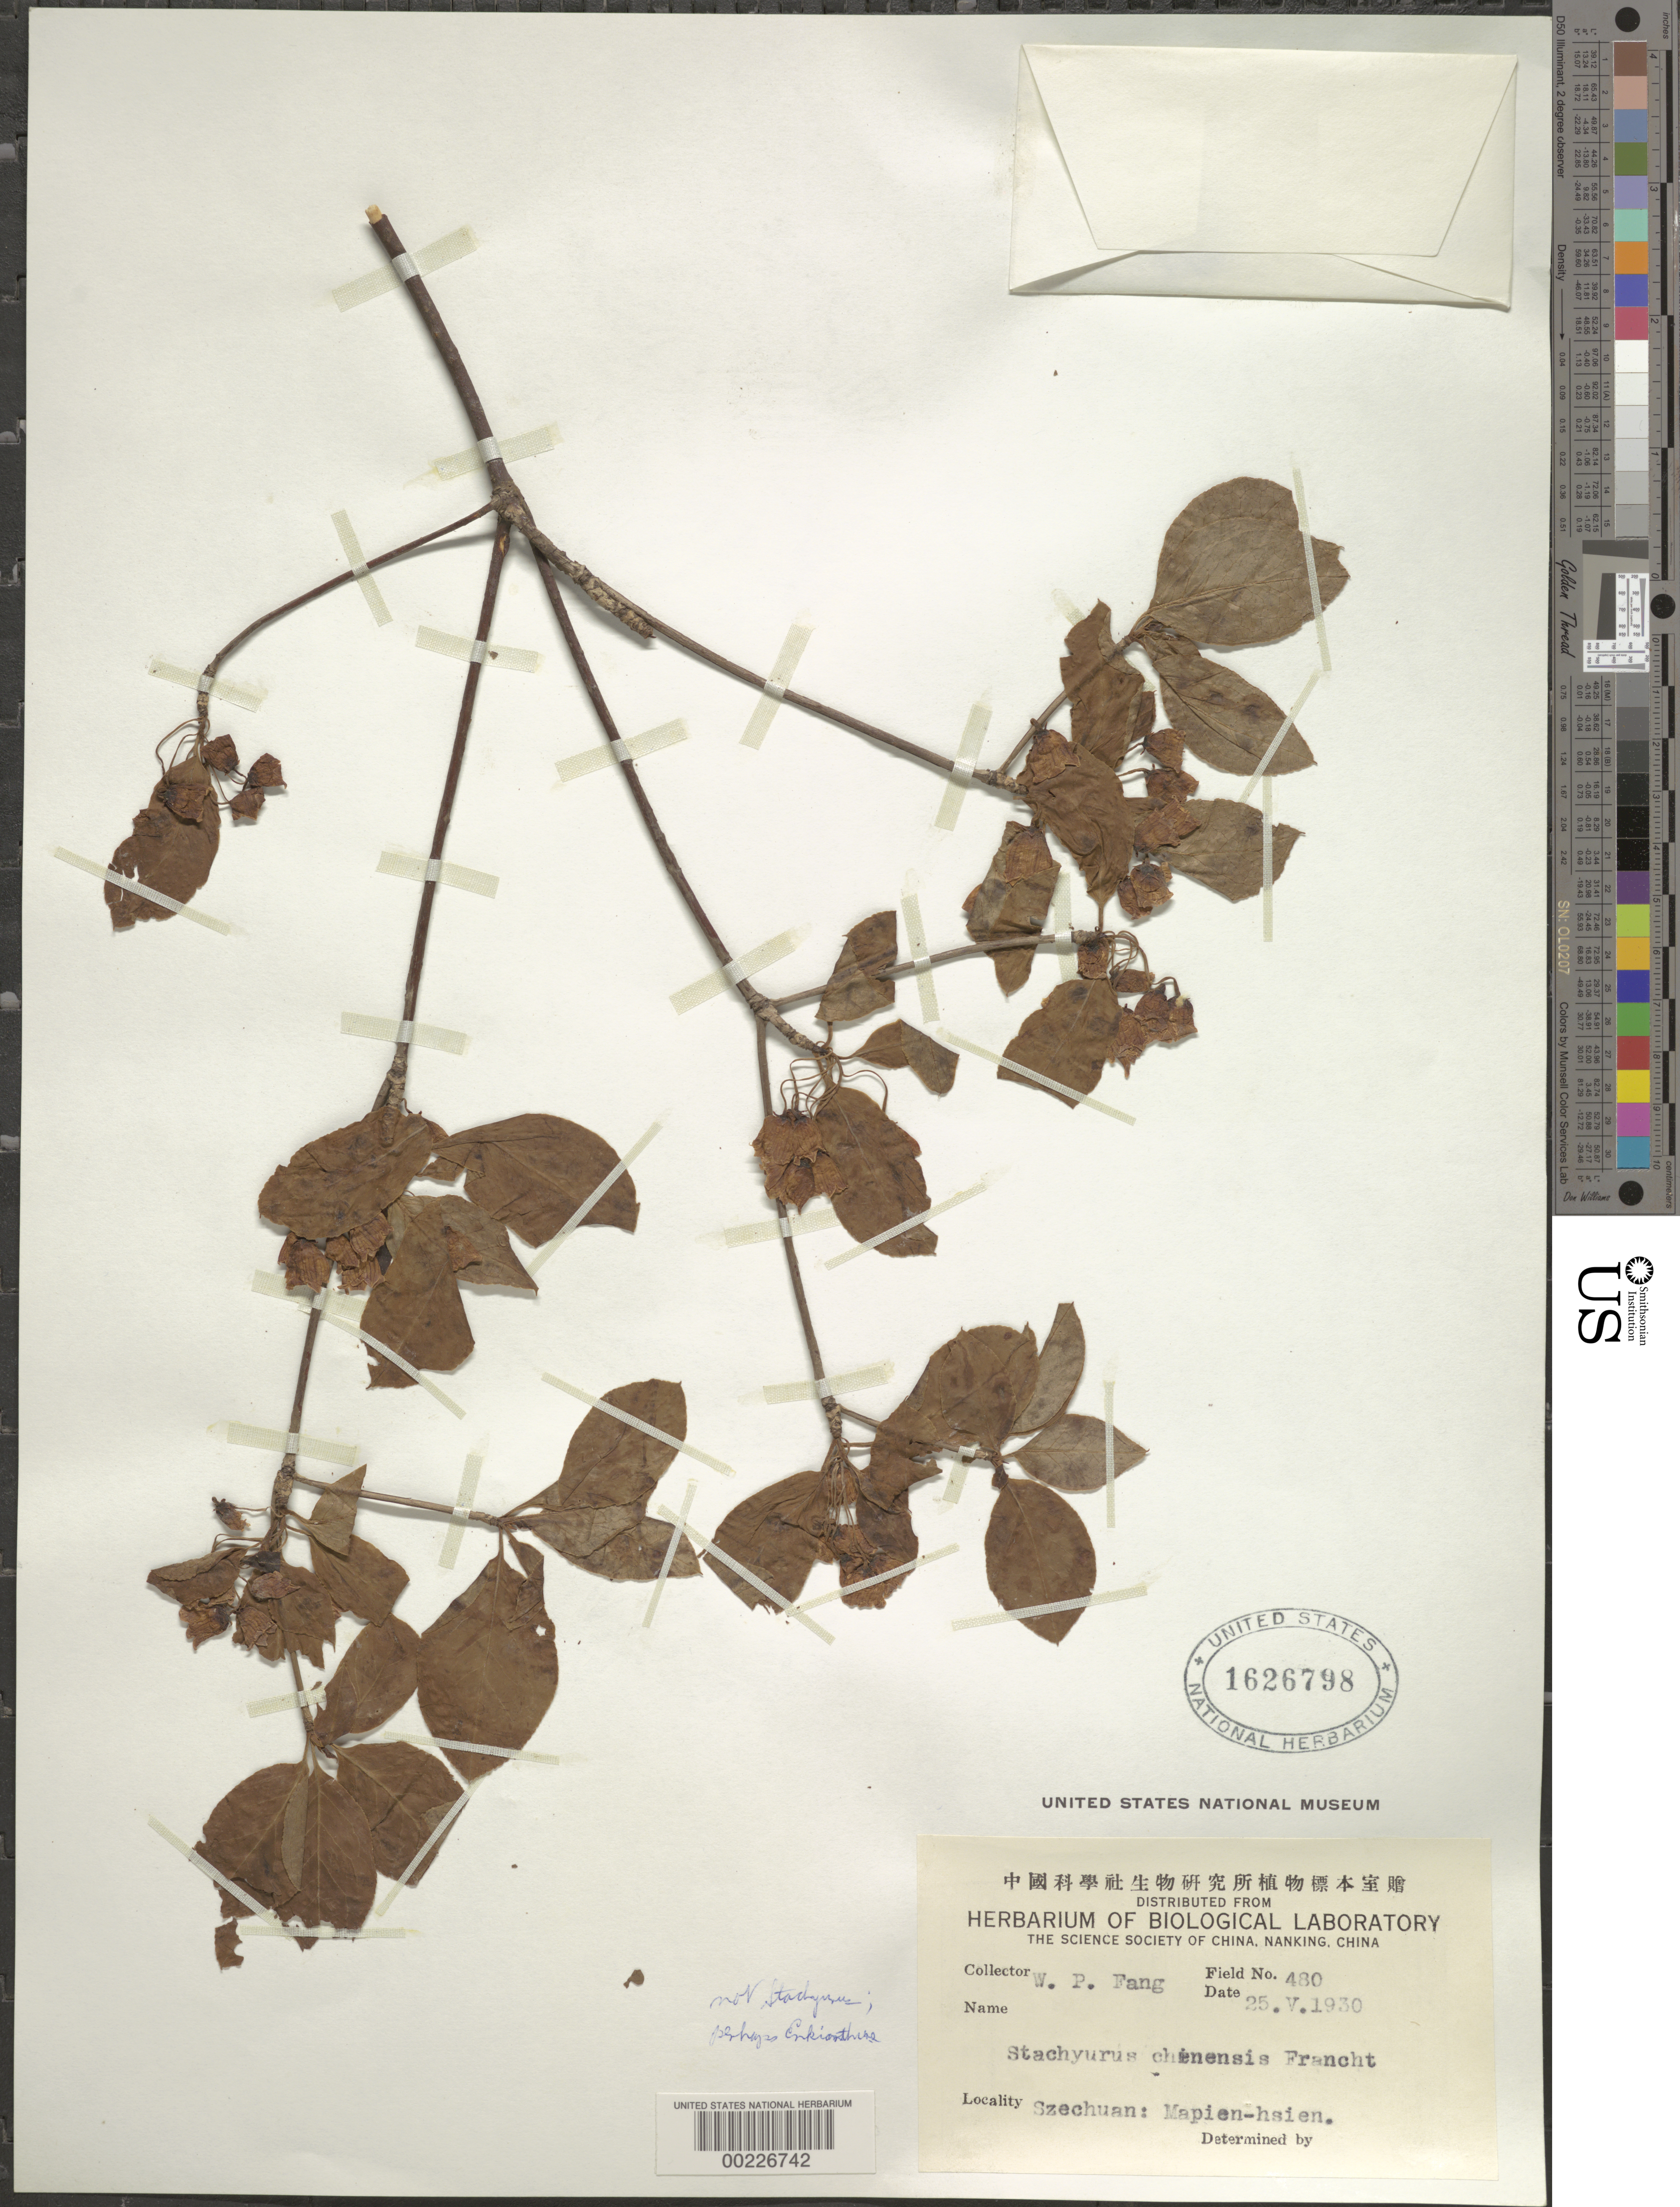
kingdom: Plantae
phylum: Tracheophyta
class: Magnoliopsida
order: Crossosomatales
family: Stachyuraceae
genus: Stachyurus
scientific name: Stachyurus chinensis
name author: Franch.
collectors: W. P. Fang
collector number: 480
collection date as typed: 25 May 1930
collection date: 1930-05-25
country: China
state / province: Sichuan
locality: Mapien-hsien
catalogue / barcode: US 1626798